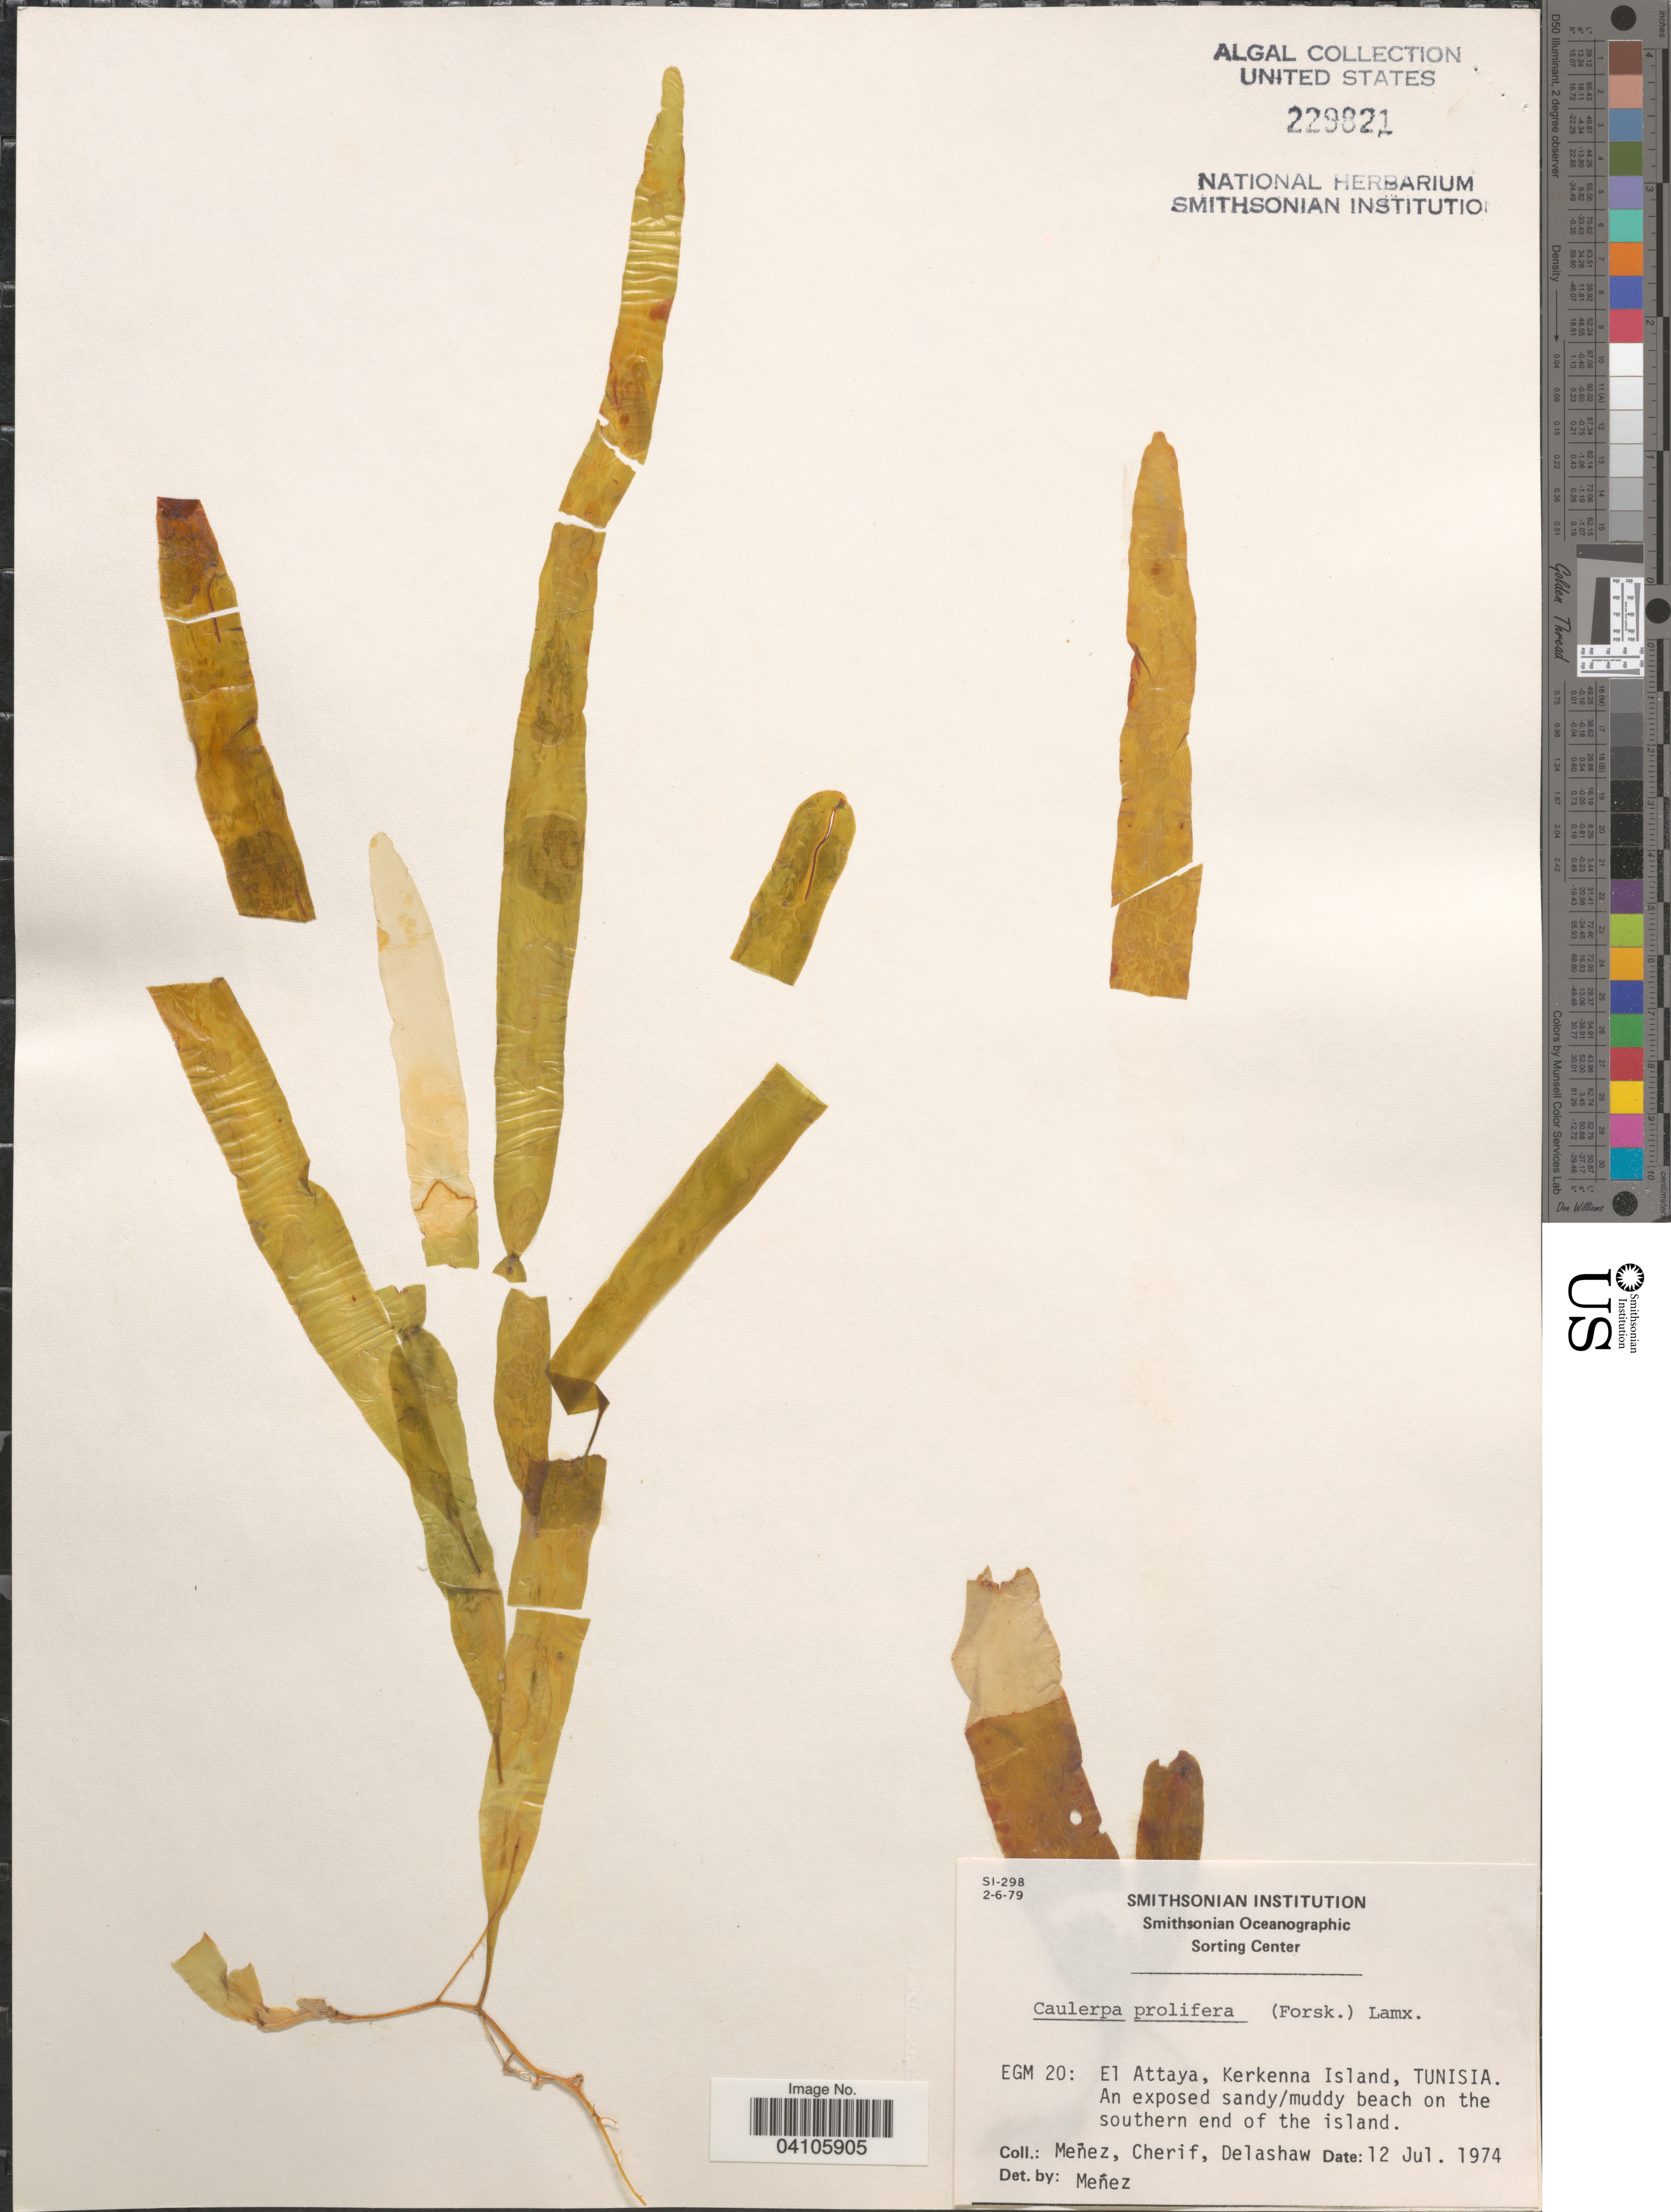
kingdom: Plantae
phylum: Chlorophyta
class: Ulvophyceae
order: Bryopsidales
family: Caulerpaceae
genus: Caulerpa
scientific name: Caulerpa prolifera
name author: (Forssk.) J.V.Lamouroux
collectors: Menez, -. Cherif & -. Delashaw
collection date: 1974-07-12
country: Tunisia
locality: EGM 20: El Attaya, Kerkenna Island. An exposed sandy/muddy beach on the southern end of the island.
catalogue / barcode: US 229821